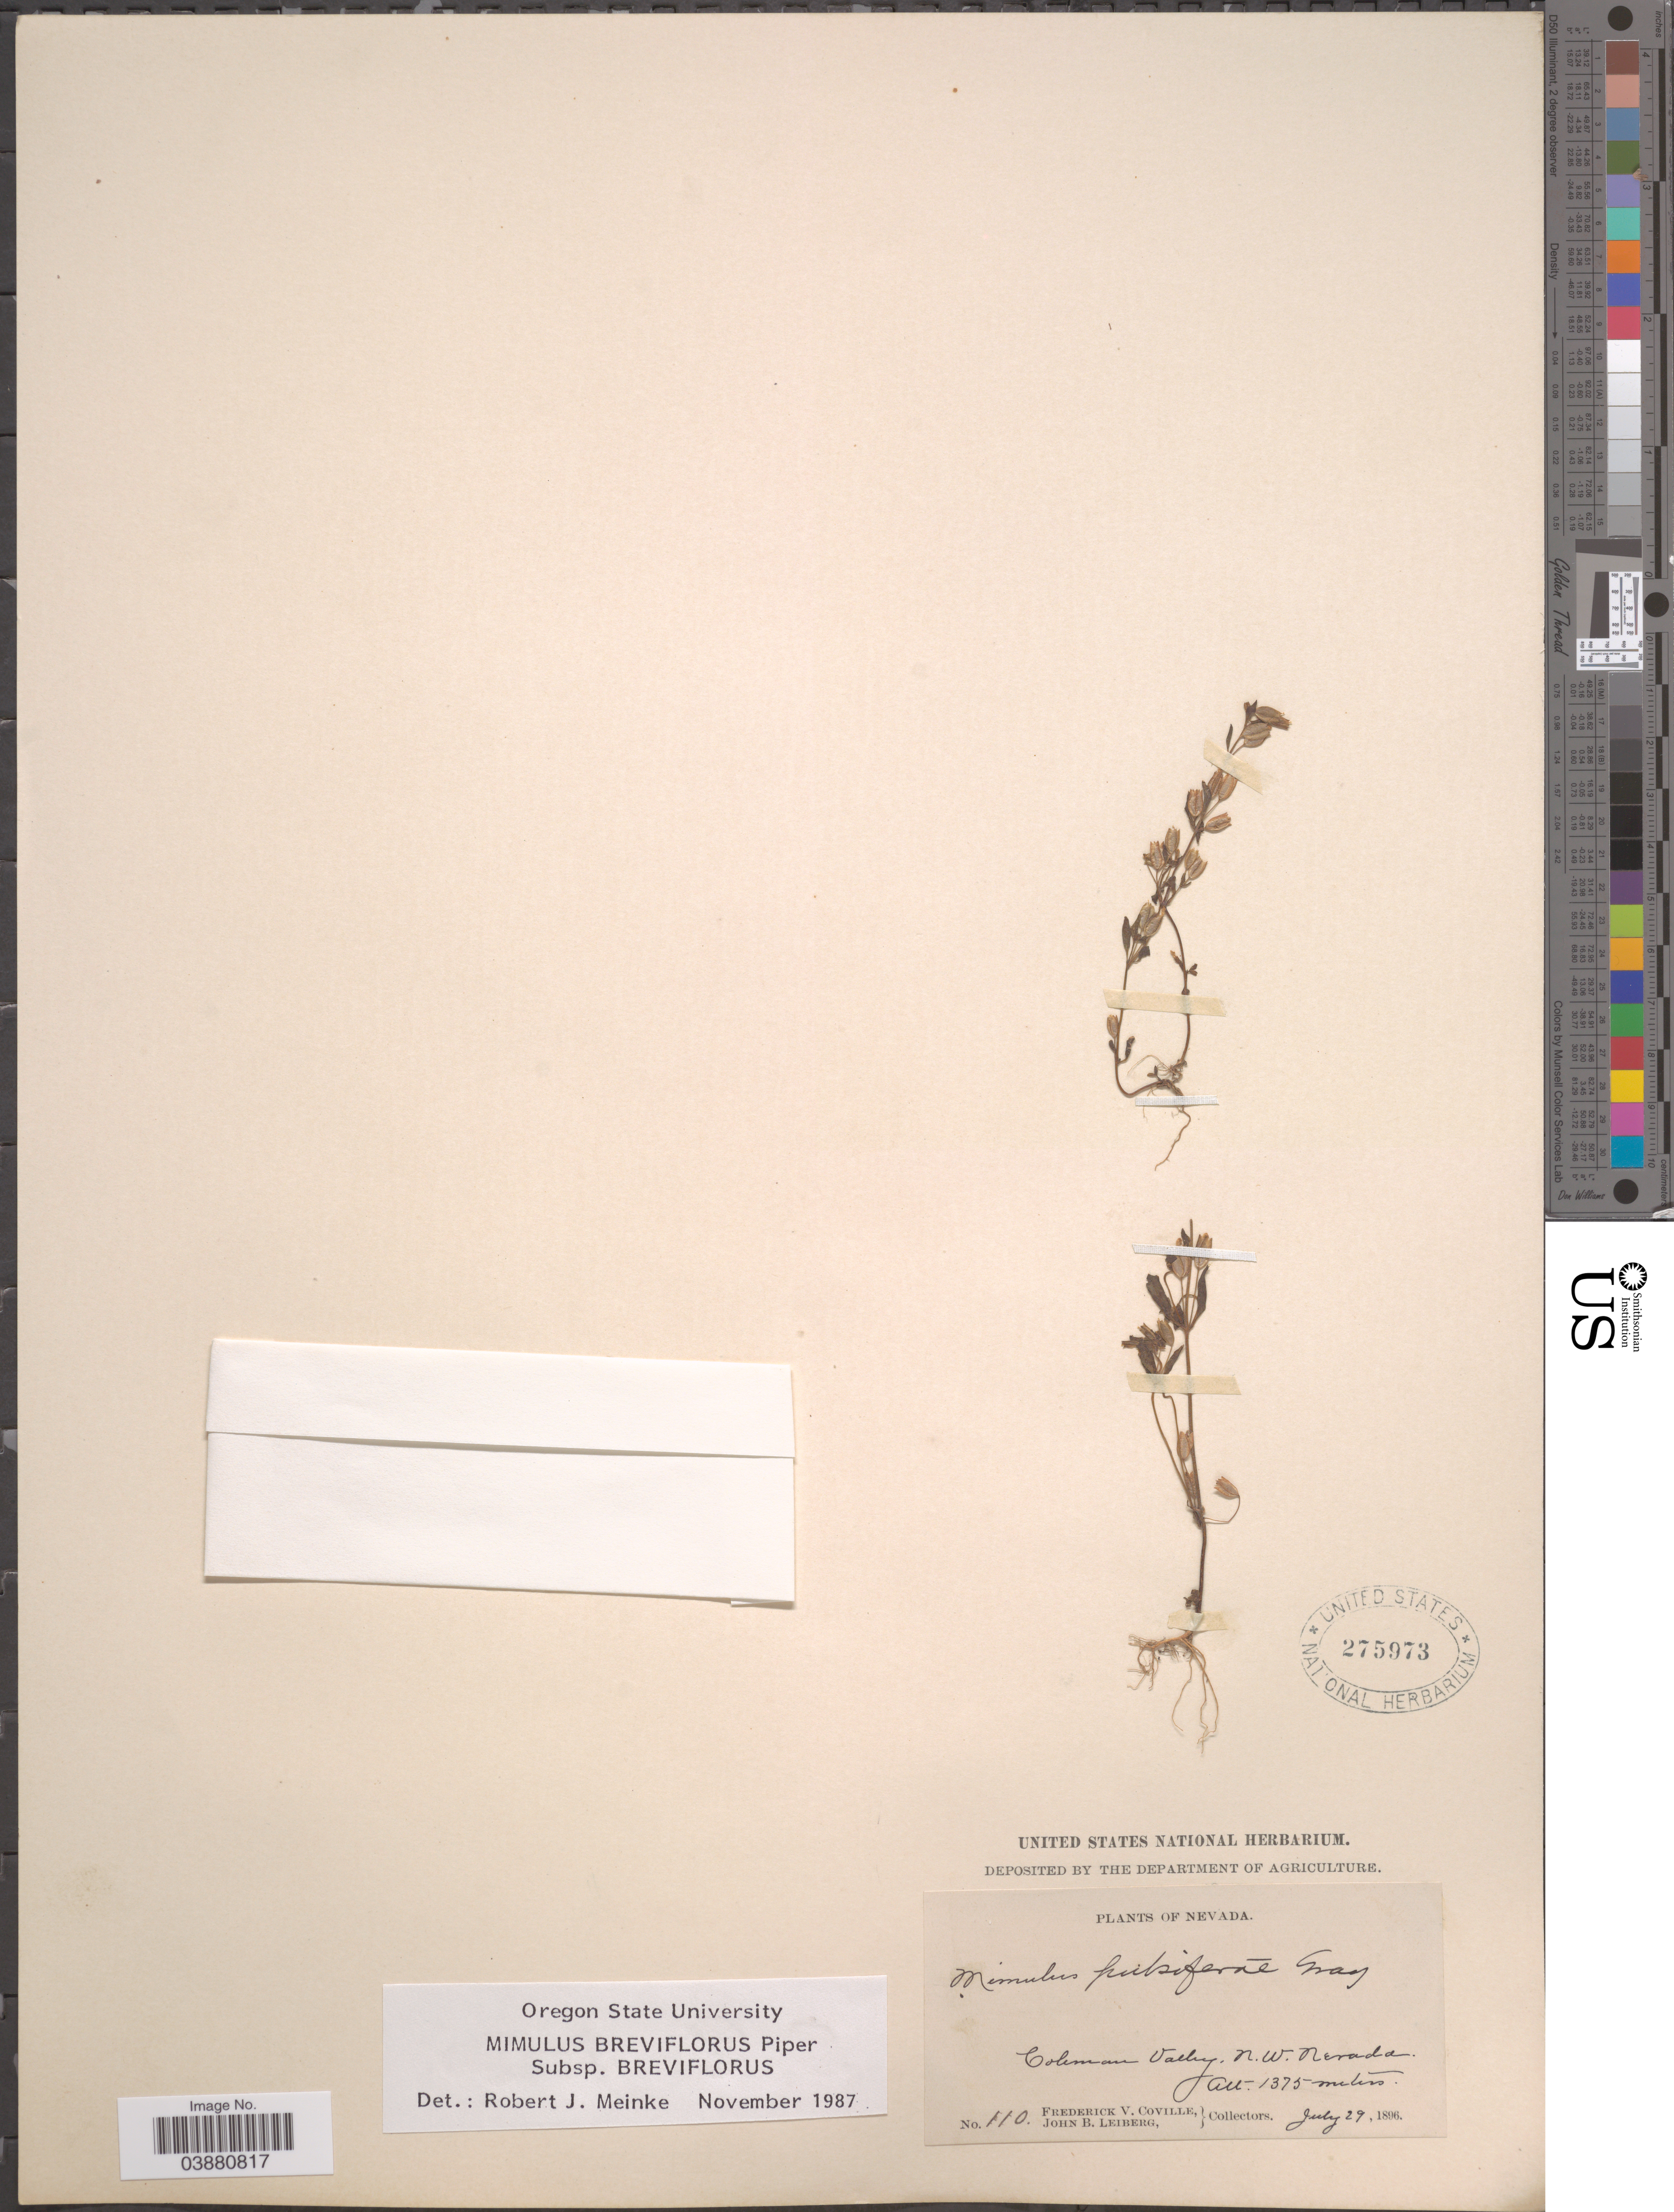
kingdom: Plantae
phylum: Tracheophyta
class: Magnoliopsida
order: Lamiales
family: Phrymaceae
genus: Mimulus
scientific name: Mimulus breviflorus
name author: Piper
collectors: F. V. Coville & J. B. Leiberg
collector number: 110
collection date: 1896-07-29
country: United States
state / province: Nevada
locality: Coleman Valley, N.W. Nevada.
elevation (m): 1375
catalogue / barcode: US 275973